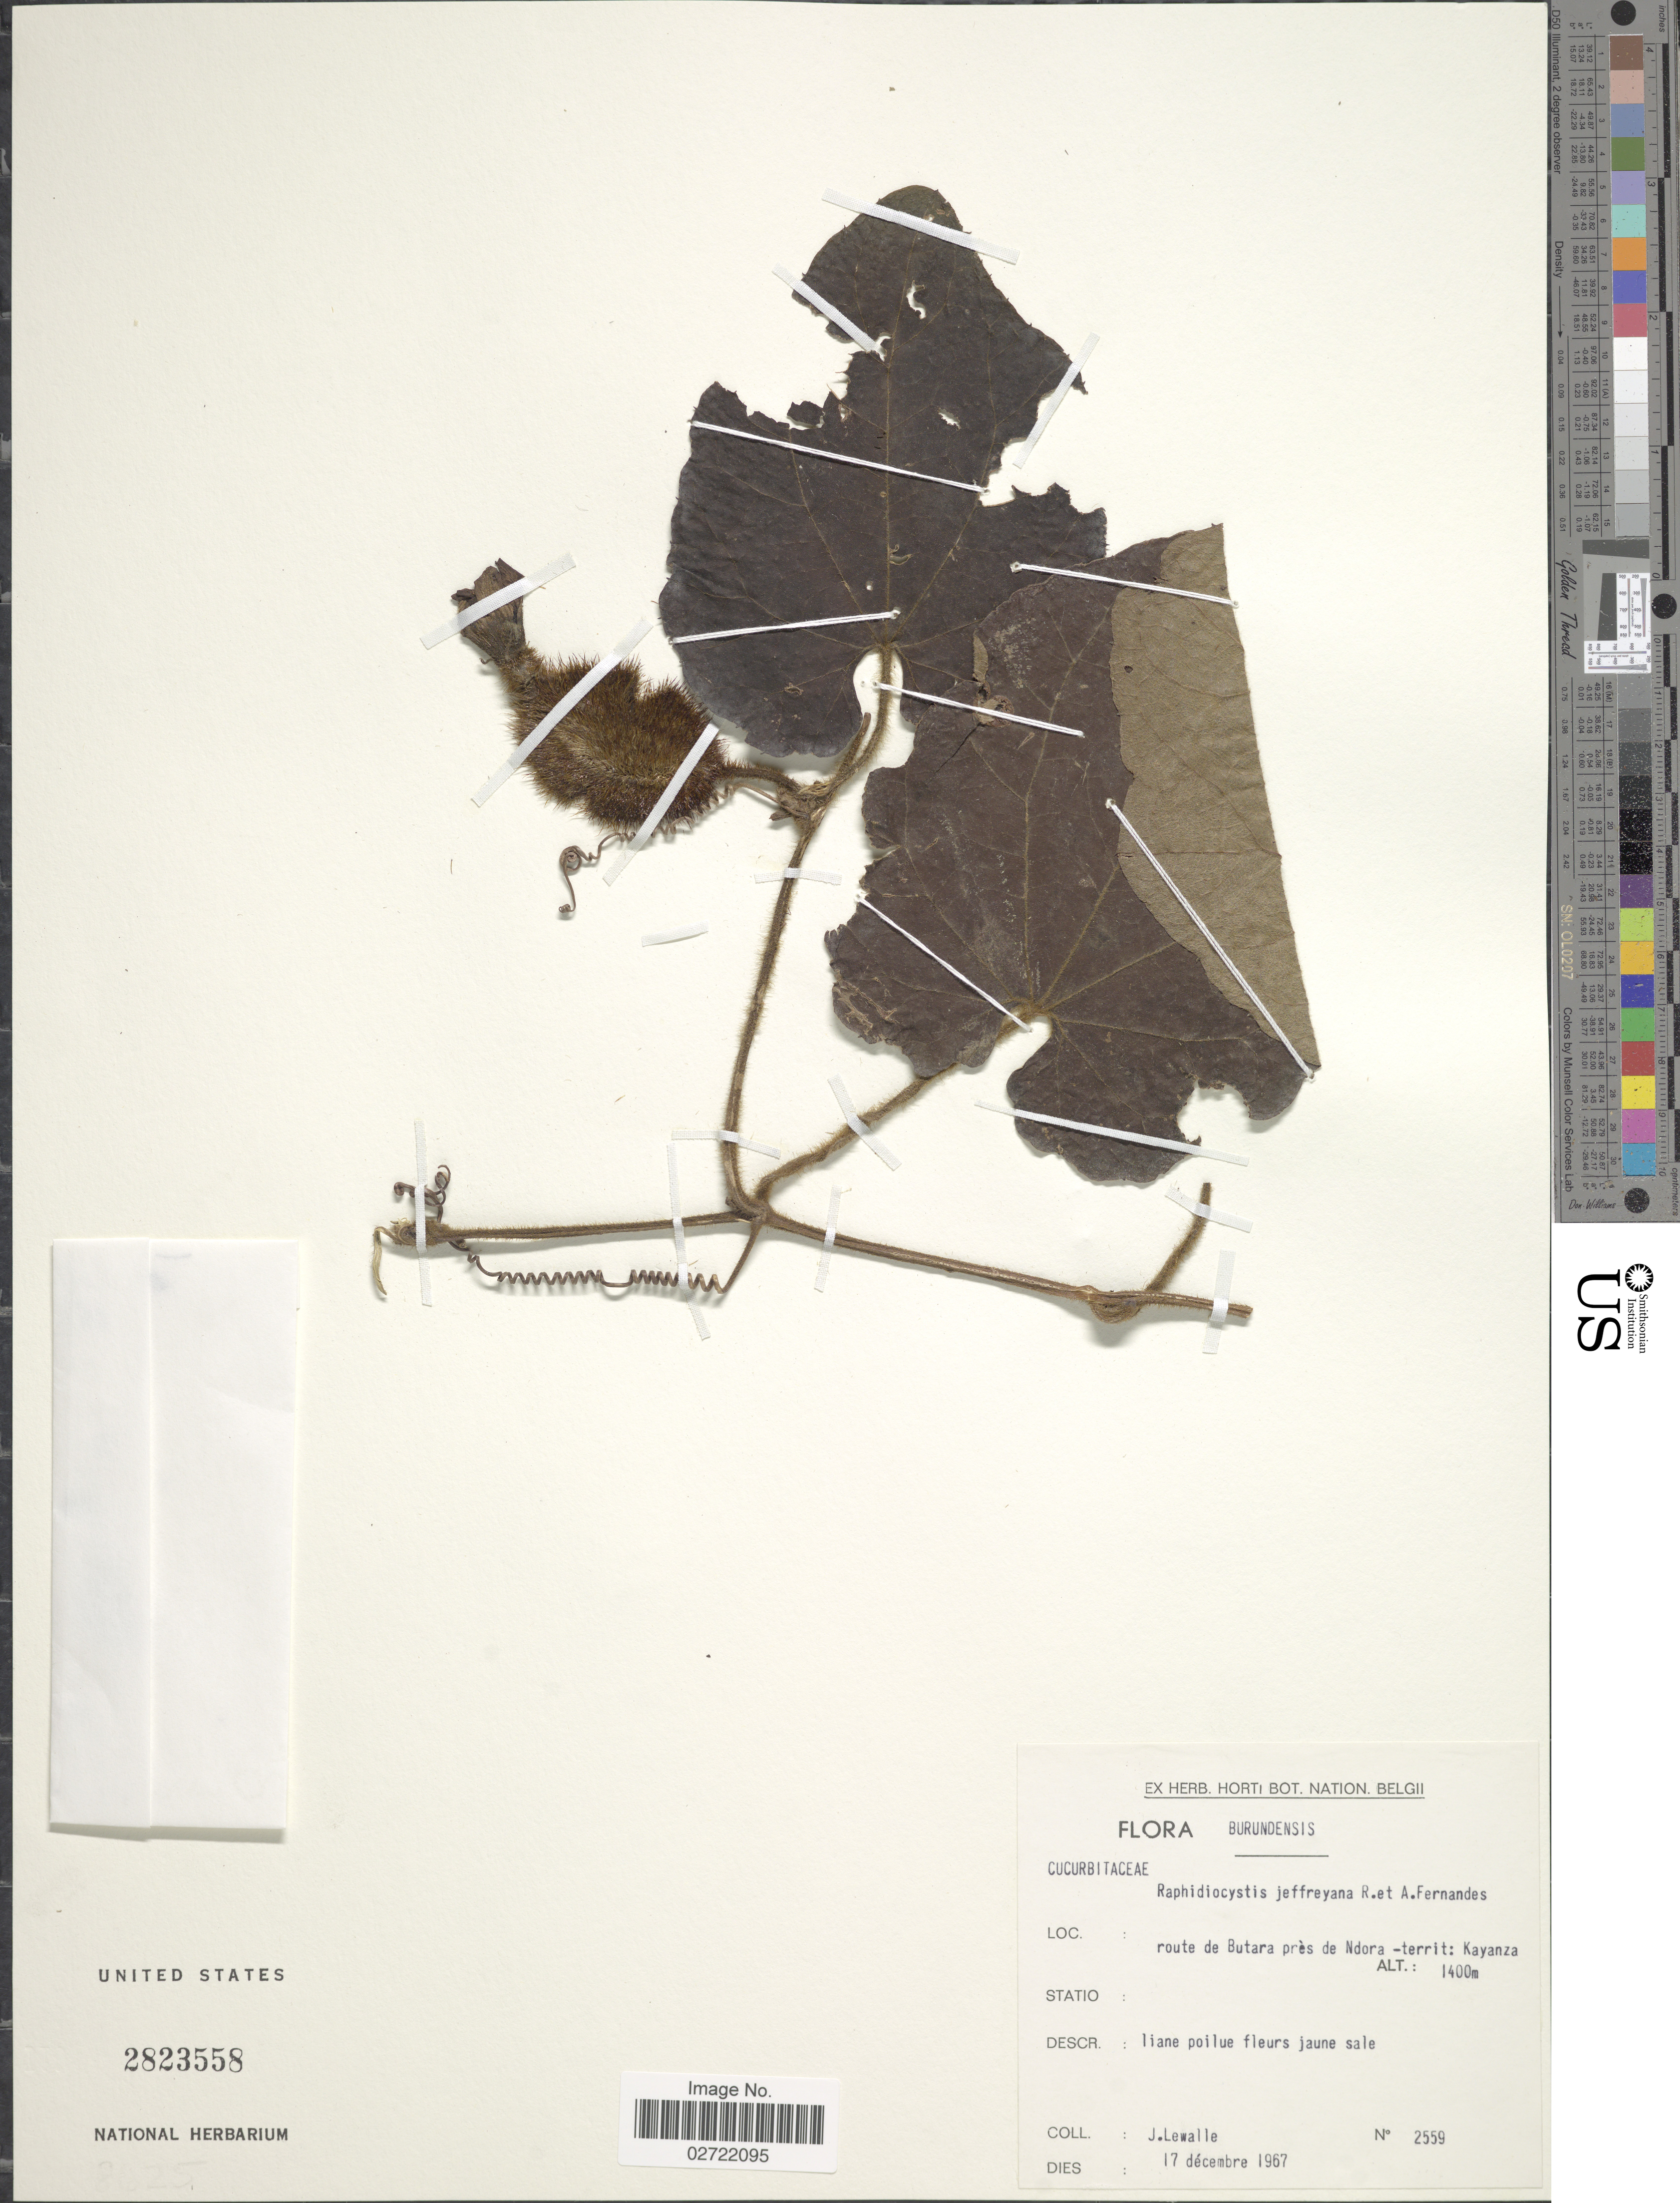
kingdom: Plantae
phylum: Tracheophyta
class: Magnoliopsida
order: Cucurbitales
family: Cucurbitaceae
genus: Raphidiocystis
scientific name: Raphidiocystis jeffreyana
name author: R. Fern. & A. Fern.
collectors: J. Lewalle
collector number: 2559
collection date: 1967-12-17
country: Burundi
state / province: Kayanza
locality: Route de Butara pres de Ndora.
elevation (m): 1400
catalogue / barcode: US 2823558